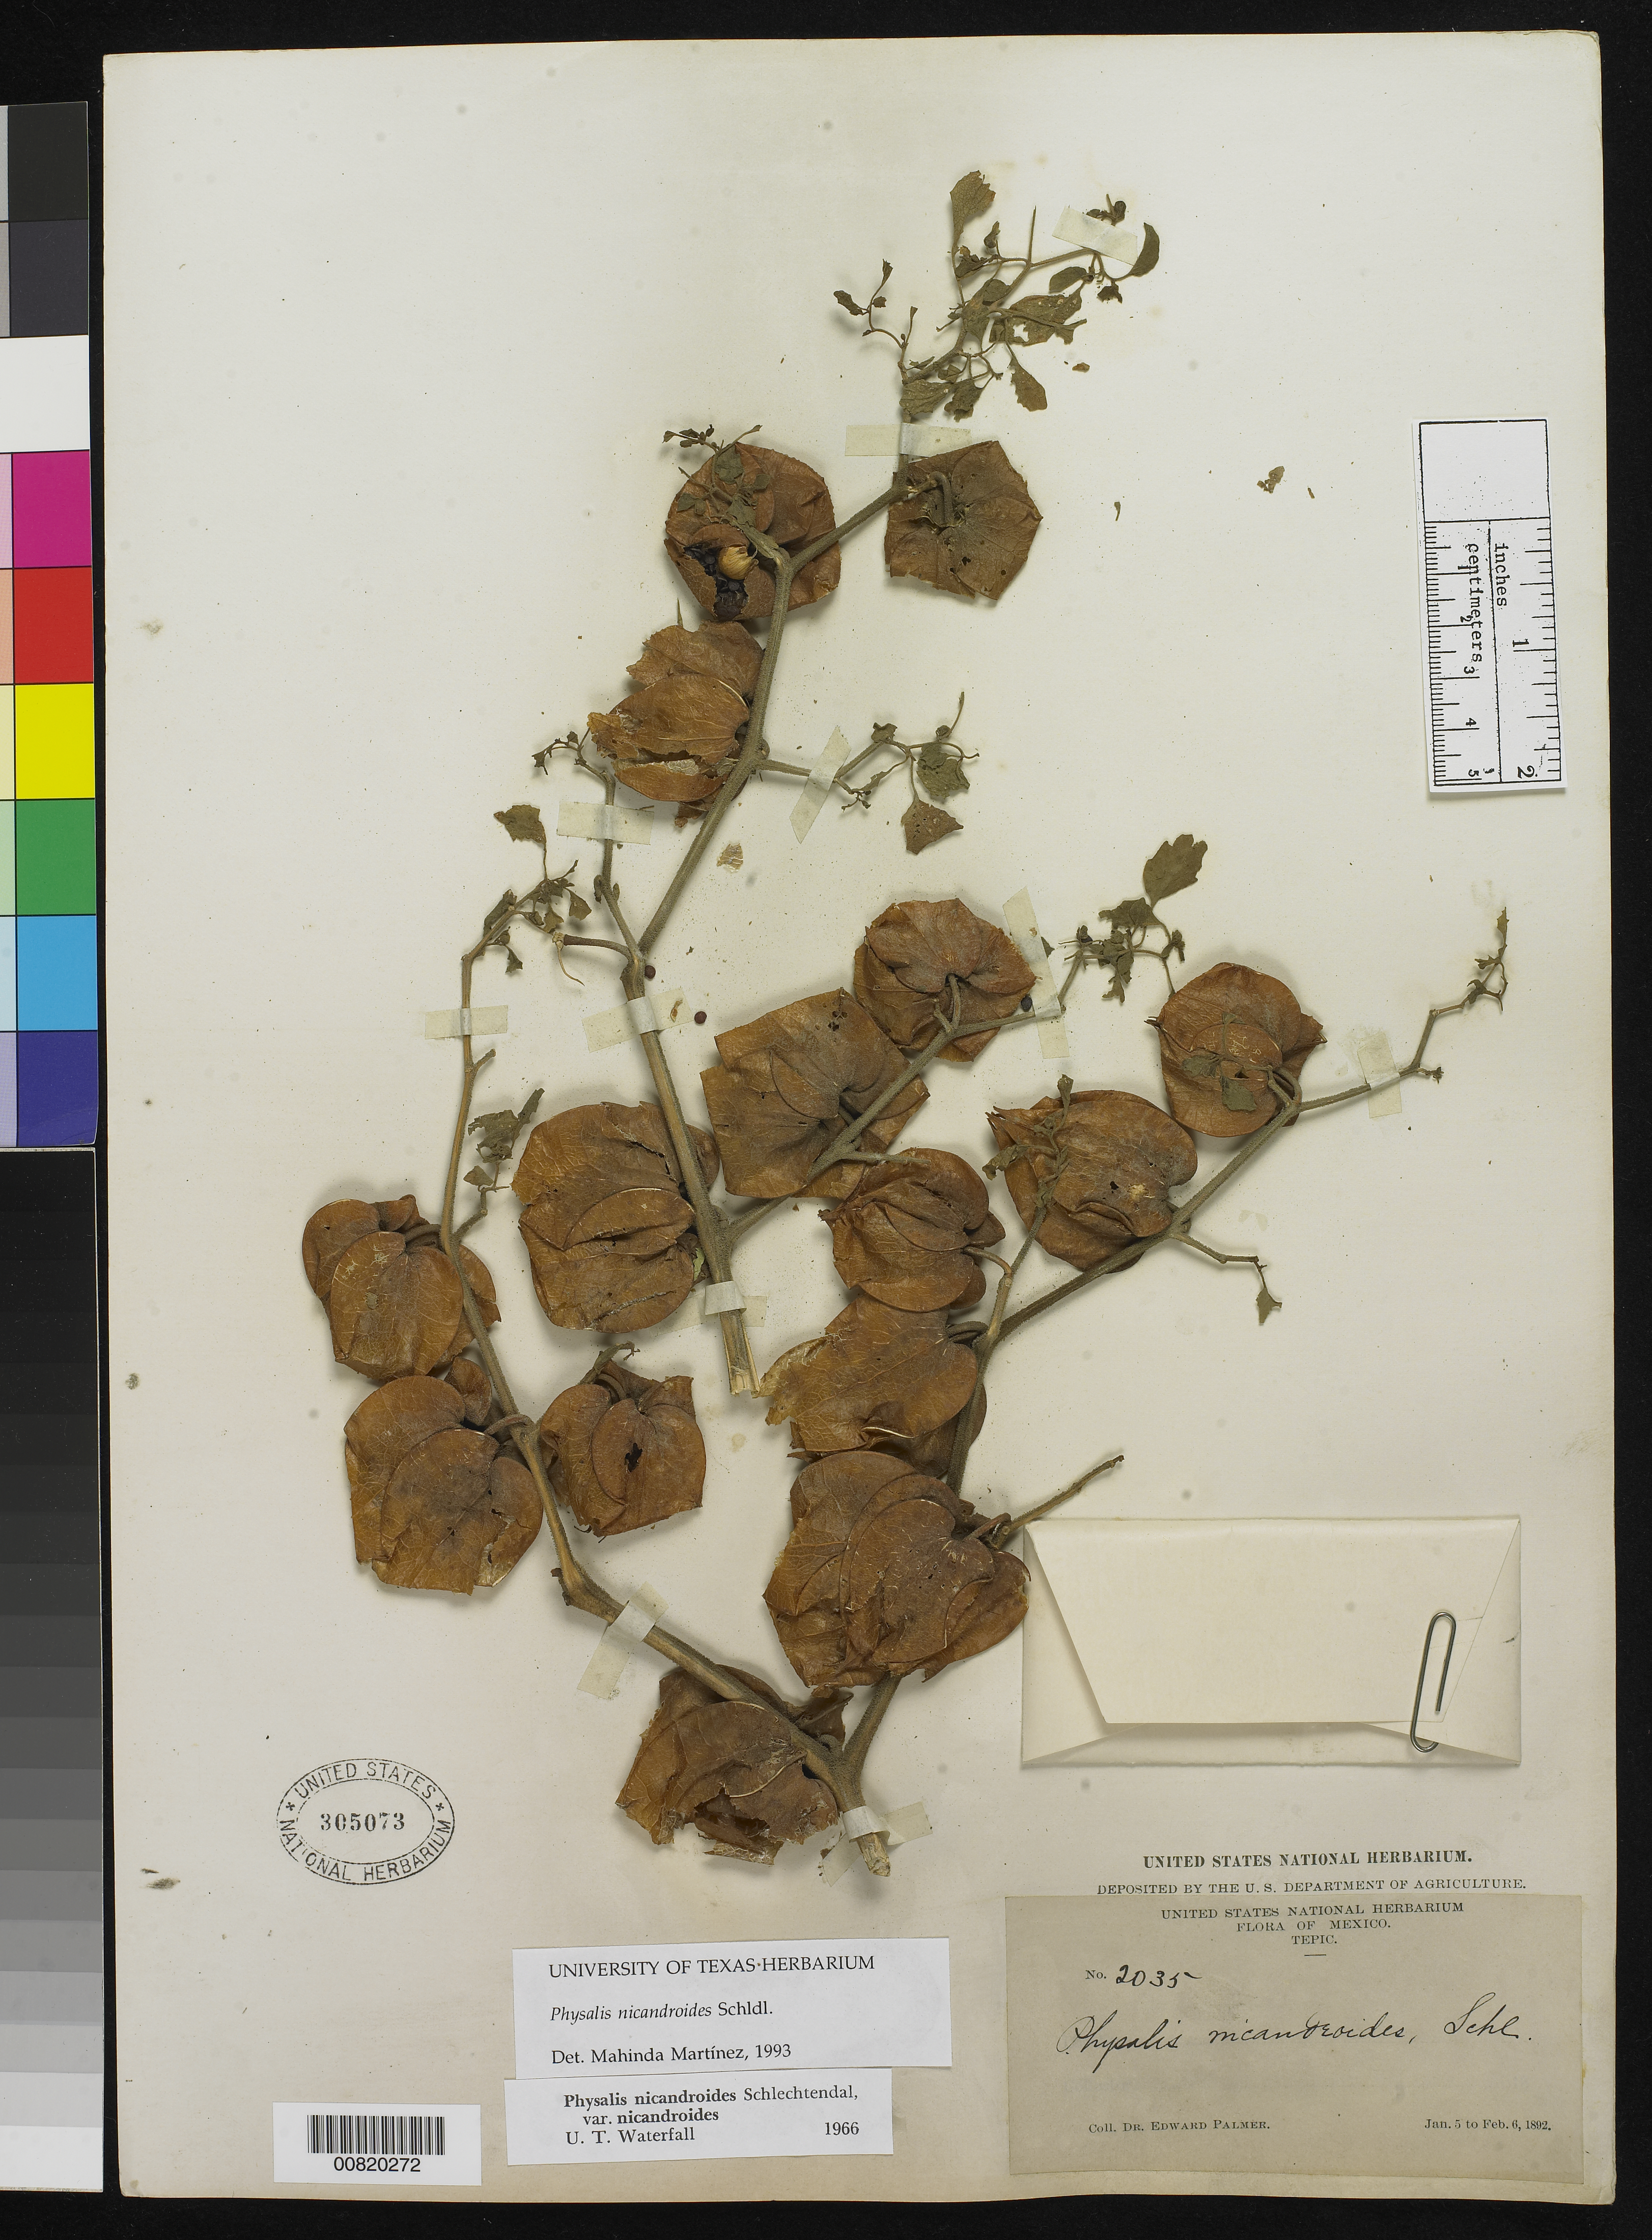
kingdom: Plantae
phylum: Tracheophyta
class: Magnoliopsida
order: Solanales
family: Solanaceae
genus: Physalis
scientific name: Physalis nicandroides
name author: Schltdl.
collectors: E. Palmer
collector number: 2035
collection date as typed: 05 Jan 1892 to 06 Feb 1892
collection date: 1892-01-05/1892-02-06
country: Mexico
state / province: Nayarit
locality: Tepic, Nayarit.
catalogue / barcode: US 305073